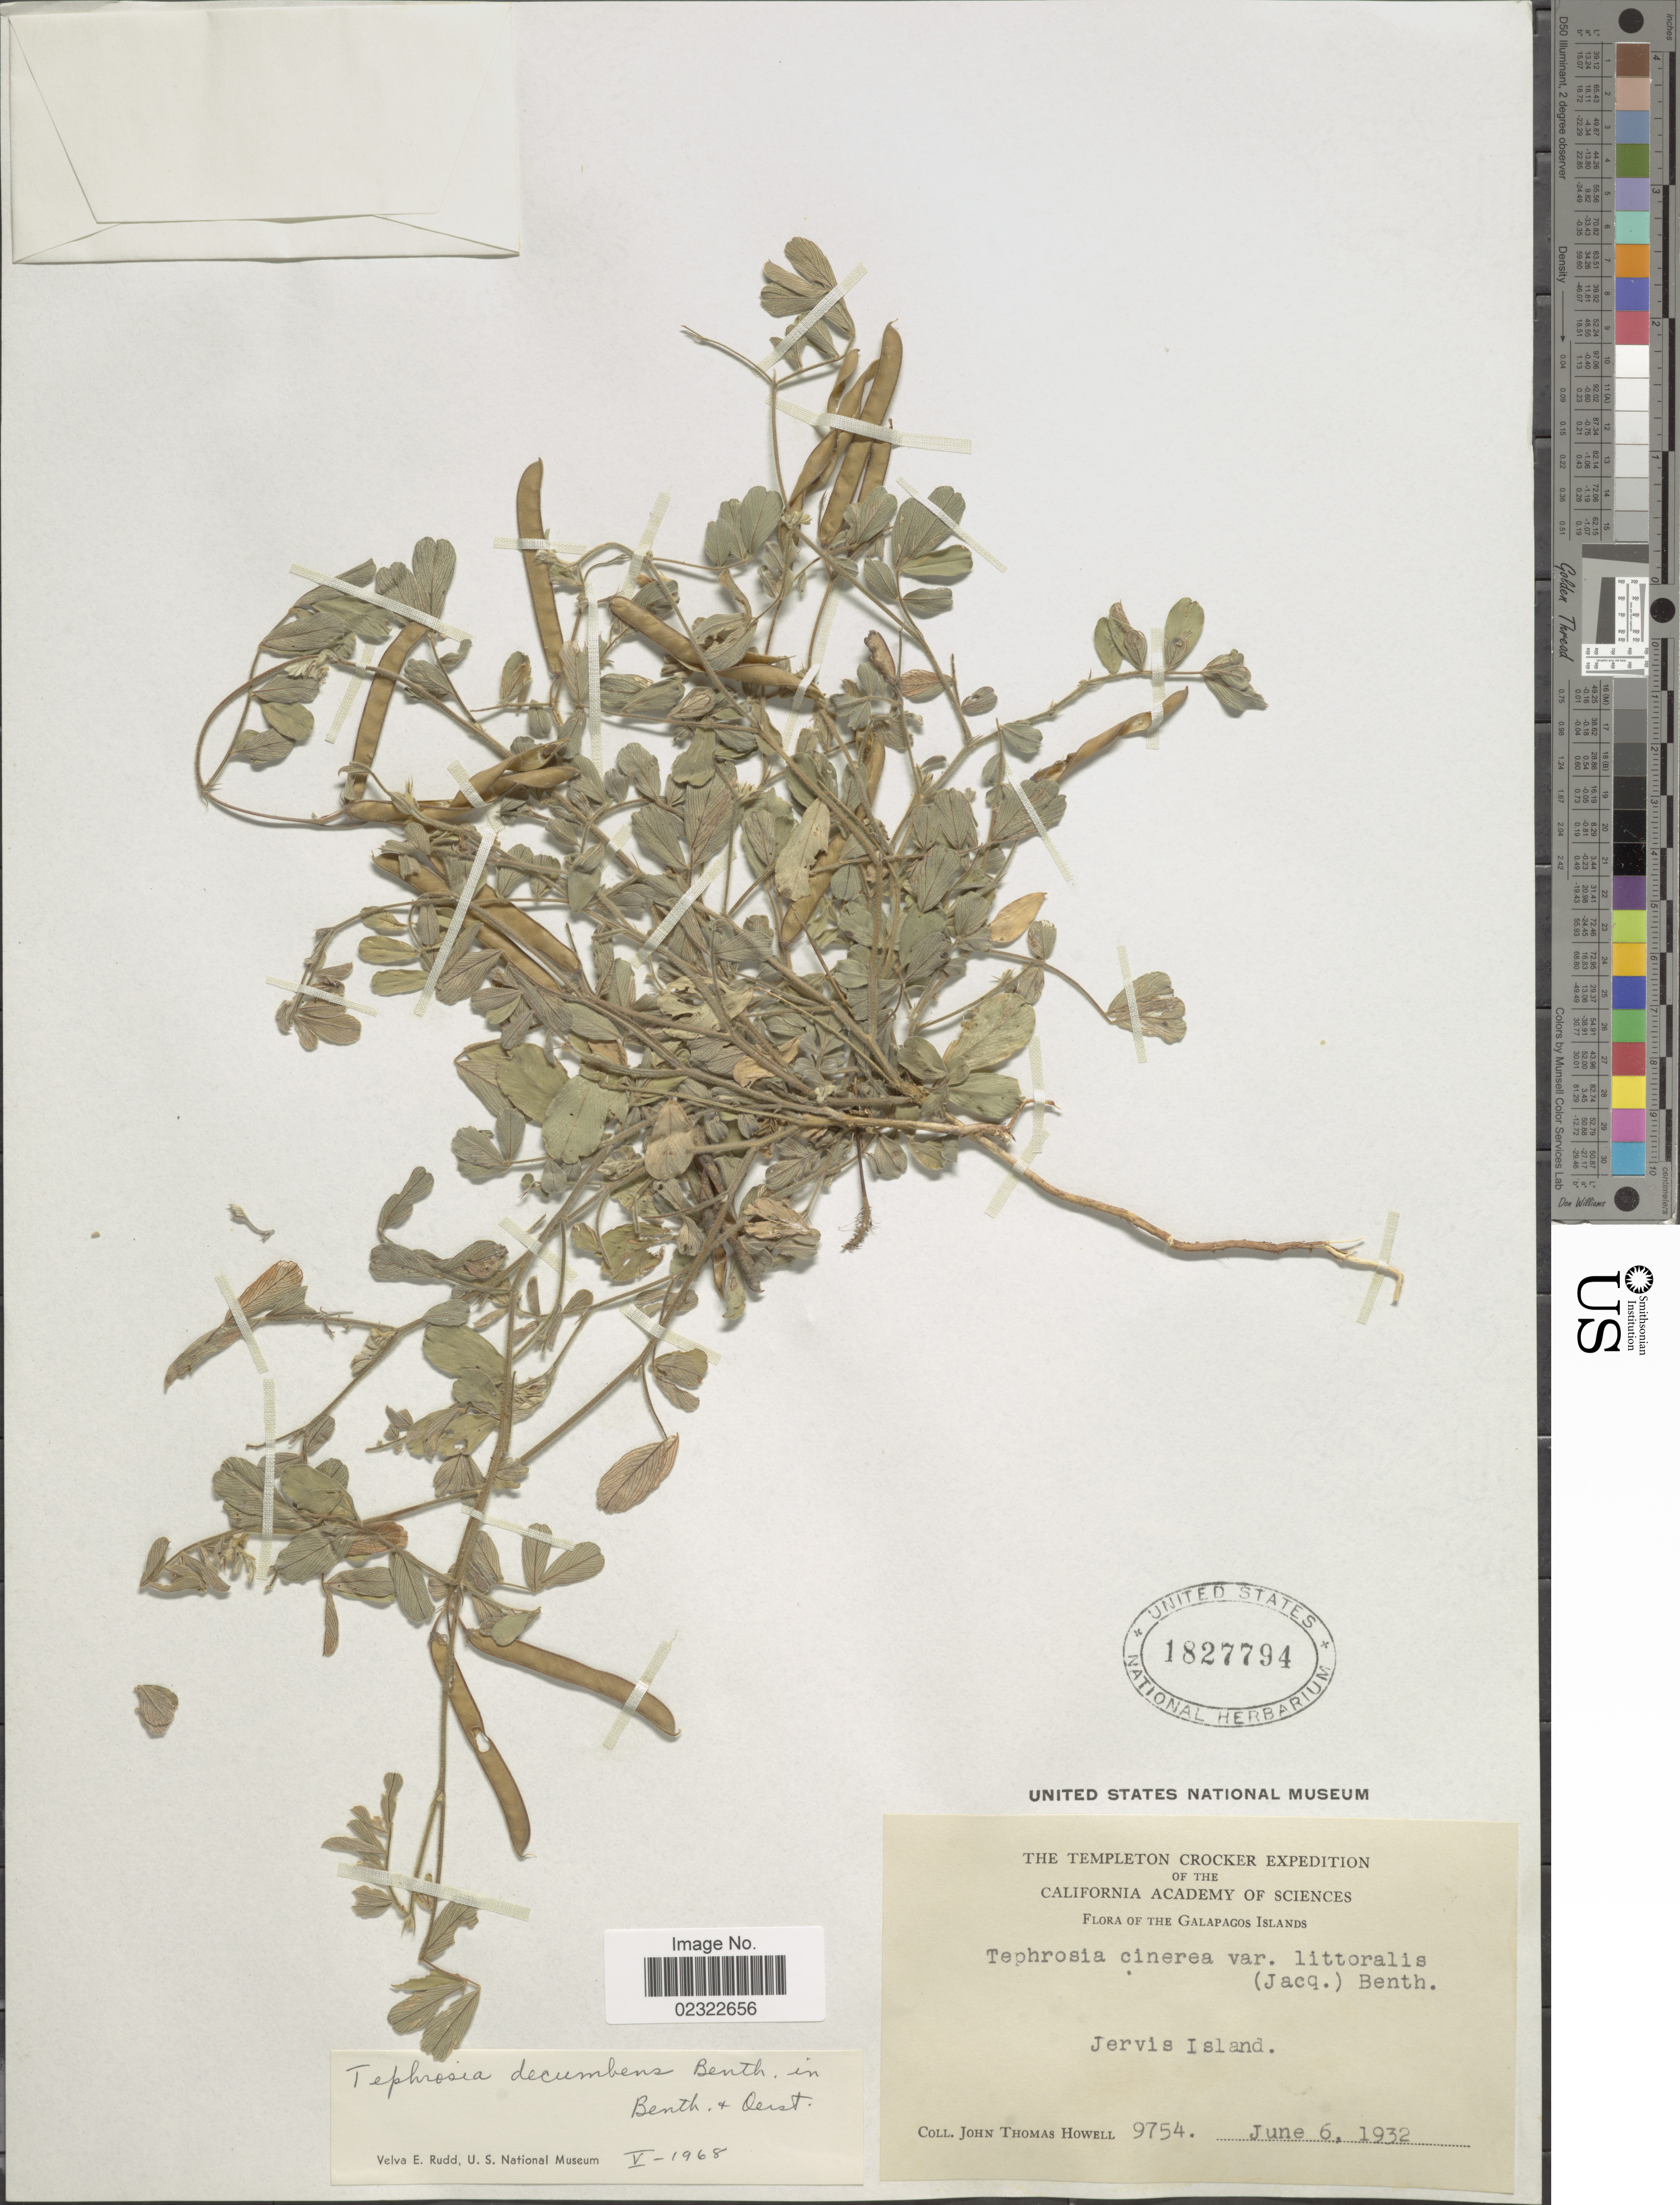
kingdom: Plantae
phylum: Tracheophyta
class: Magnoliopsida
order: Fabales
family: Fabaceae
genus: Tephrosia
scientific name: Tephrosia decumbens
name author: Benth.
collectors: J. T. Howell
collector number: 9754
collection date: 1932-06-06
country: Ecuador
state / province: Colón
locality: Galapagos Islands. Jervis Island.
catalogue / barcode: US 1827794